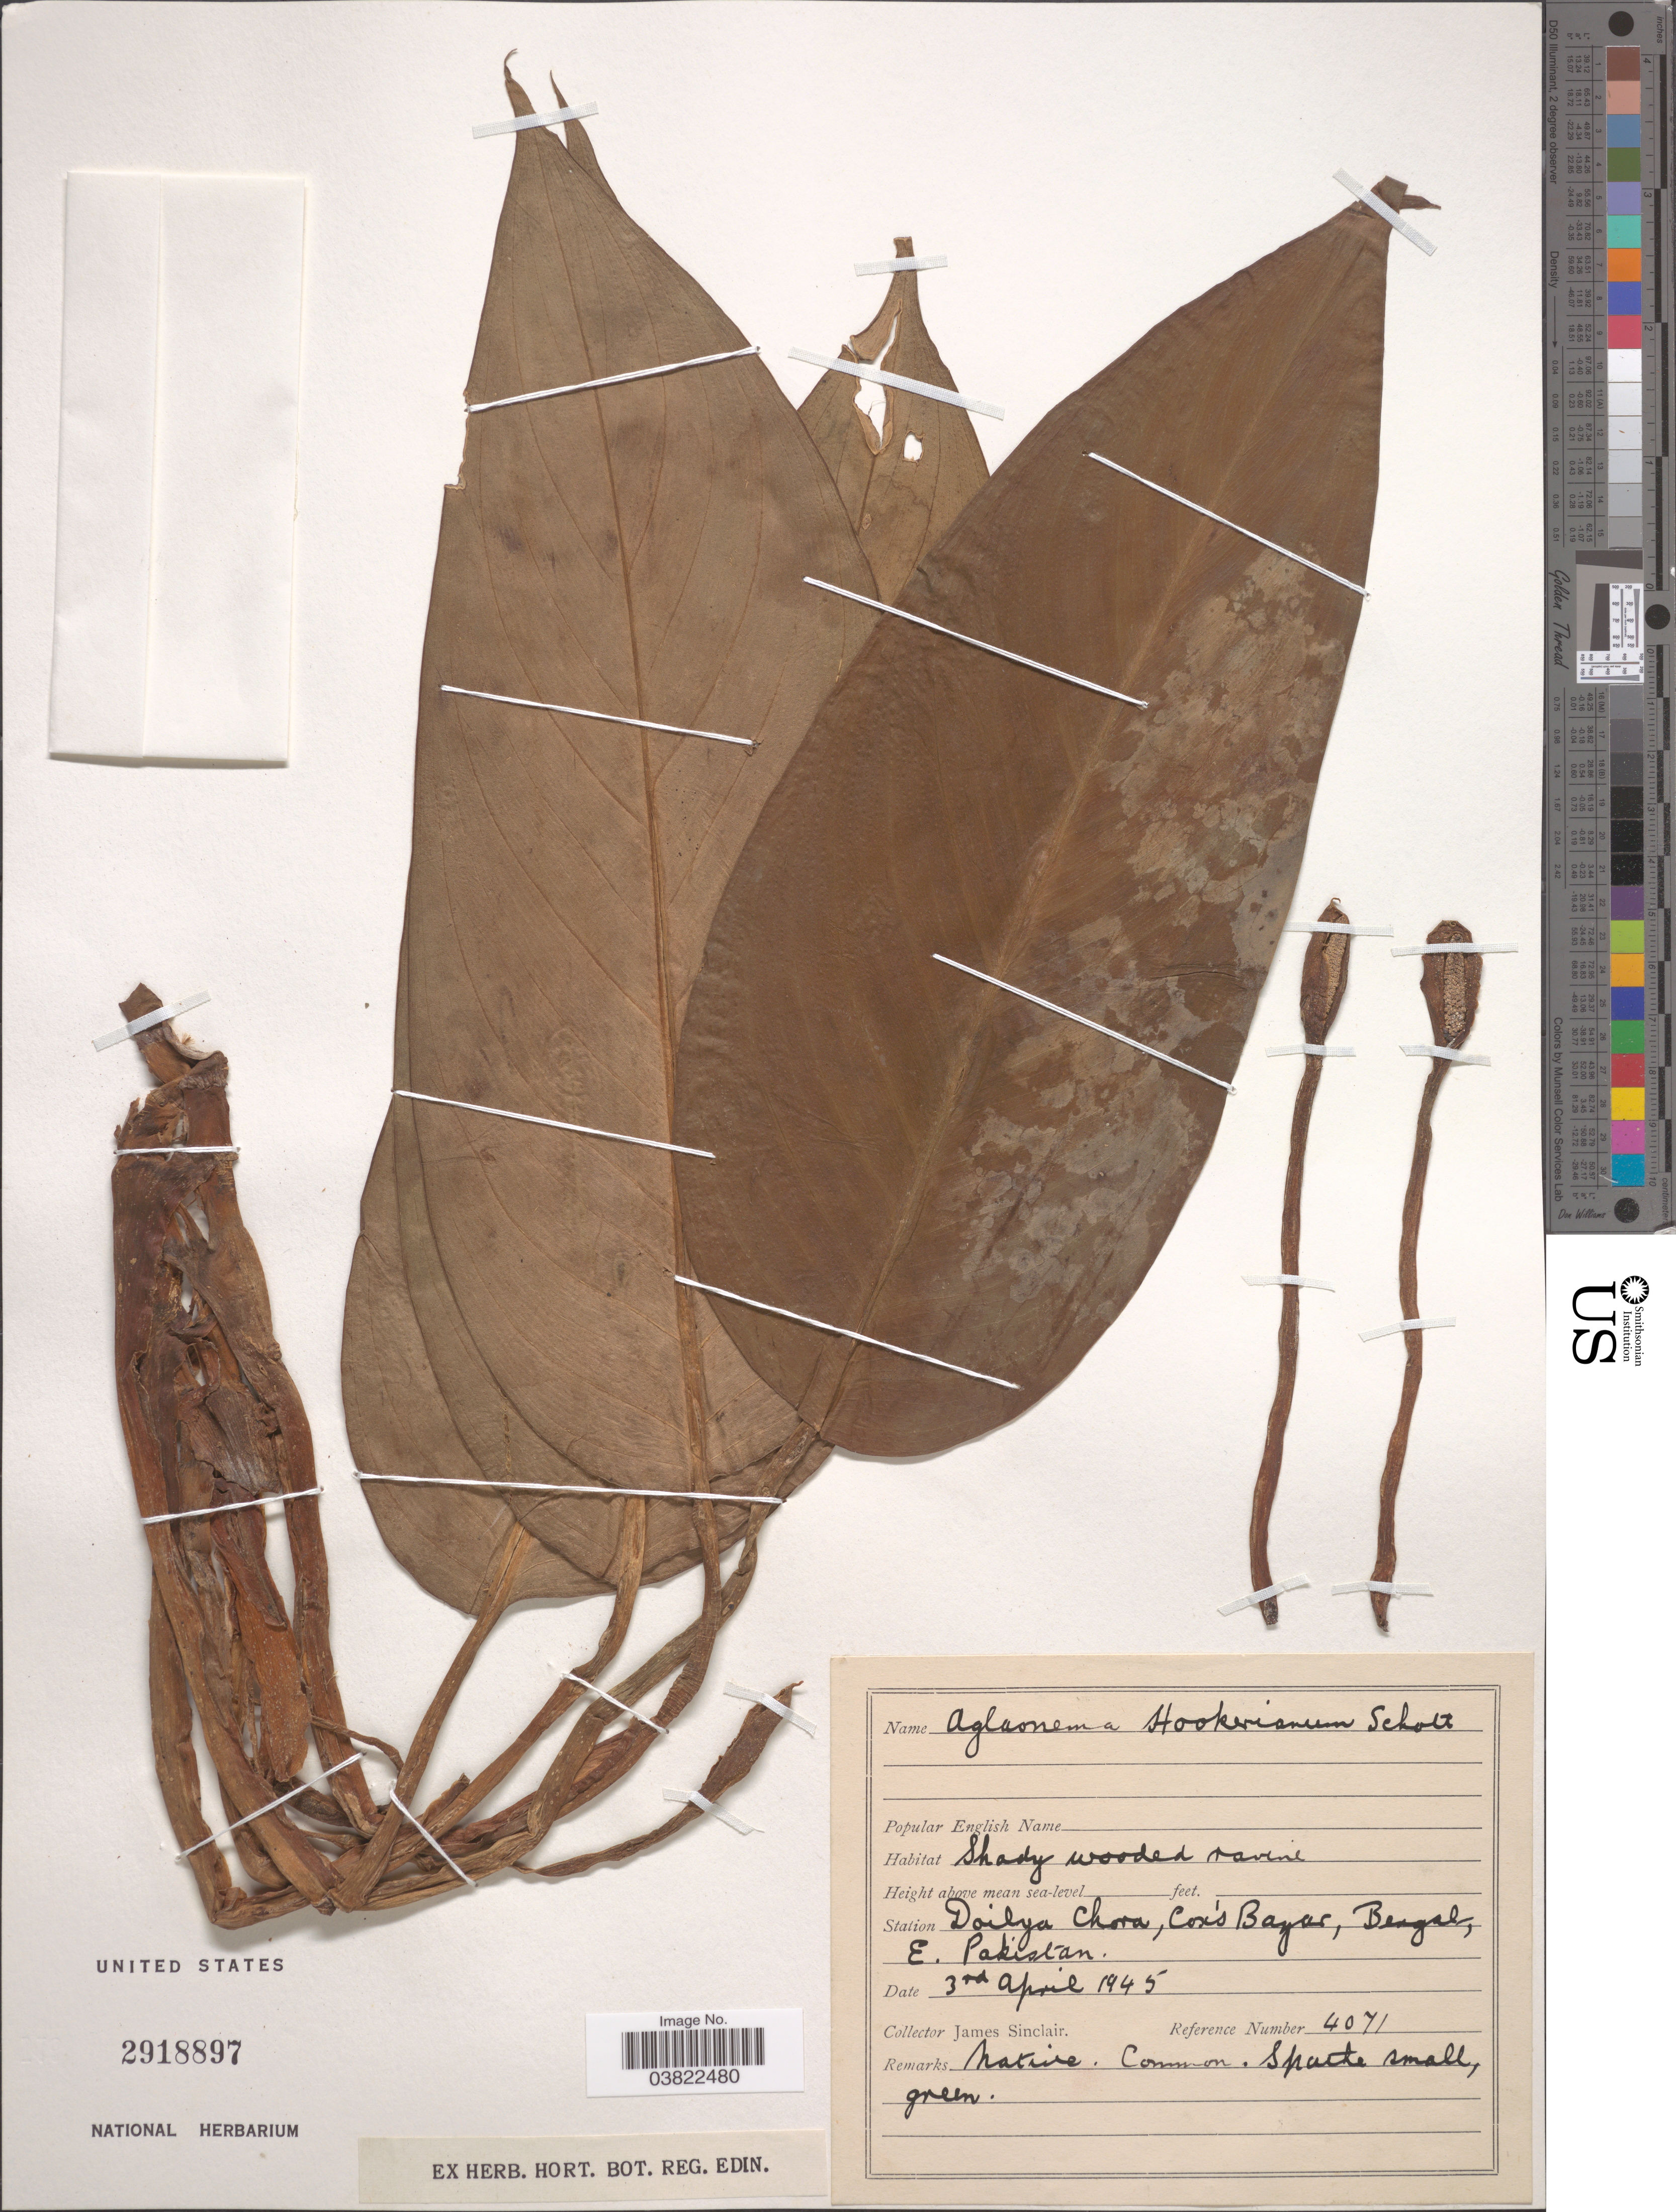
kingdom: Plantae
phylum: Tracheophyta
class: Liliopsida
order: Alismatales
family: Araceae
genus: Aglaonema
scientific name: Aglaonema hookerianum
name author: Schott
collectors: J. Sinclair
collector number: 4071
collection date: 1945-04-03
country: Bangladesh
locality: Station Doilya Chora, Cox's Bazar, Bengal, E. Pakistan.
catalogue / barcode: US 2918897